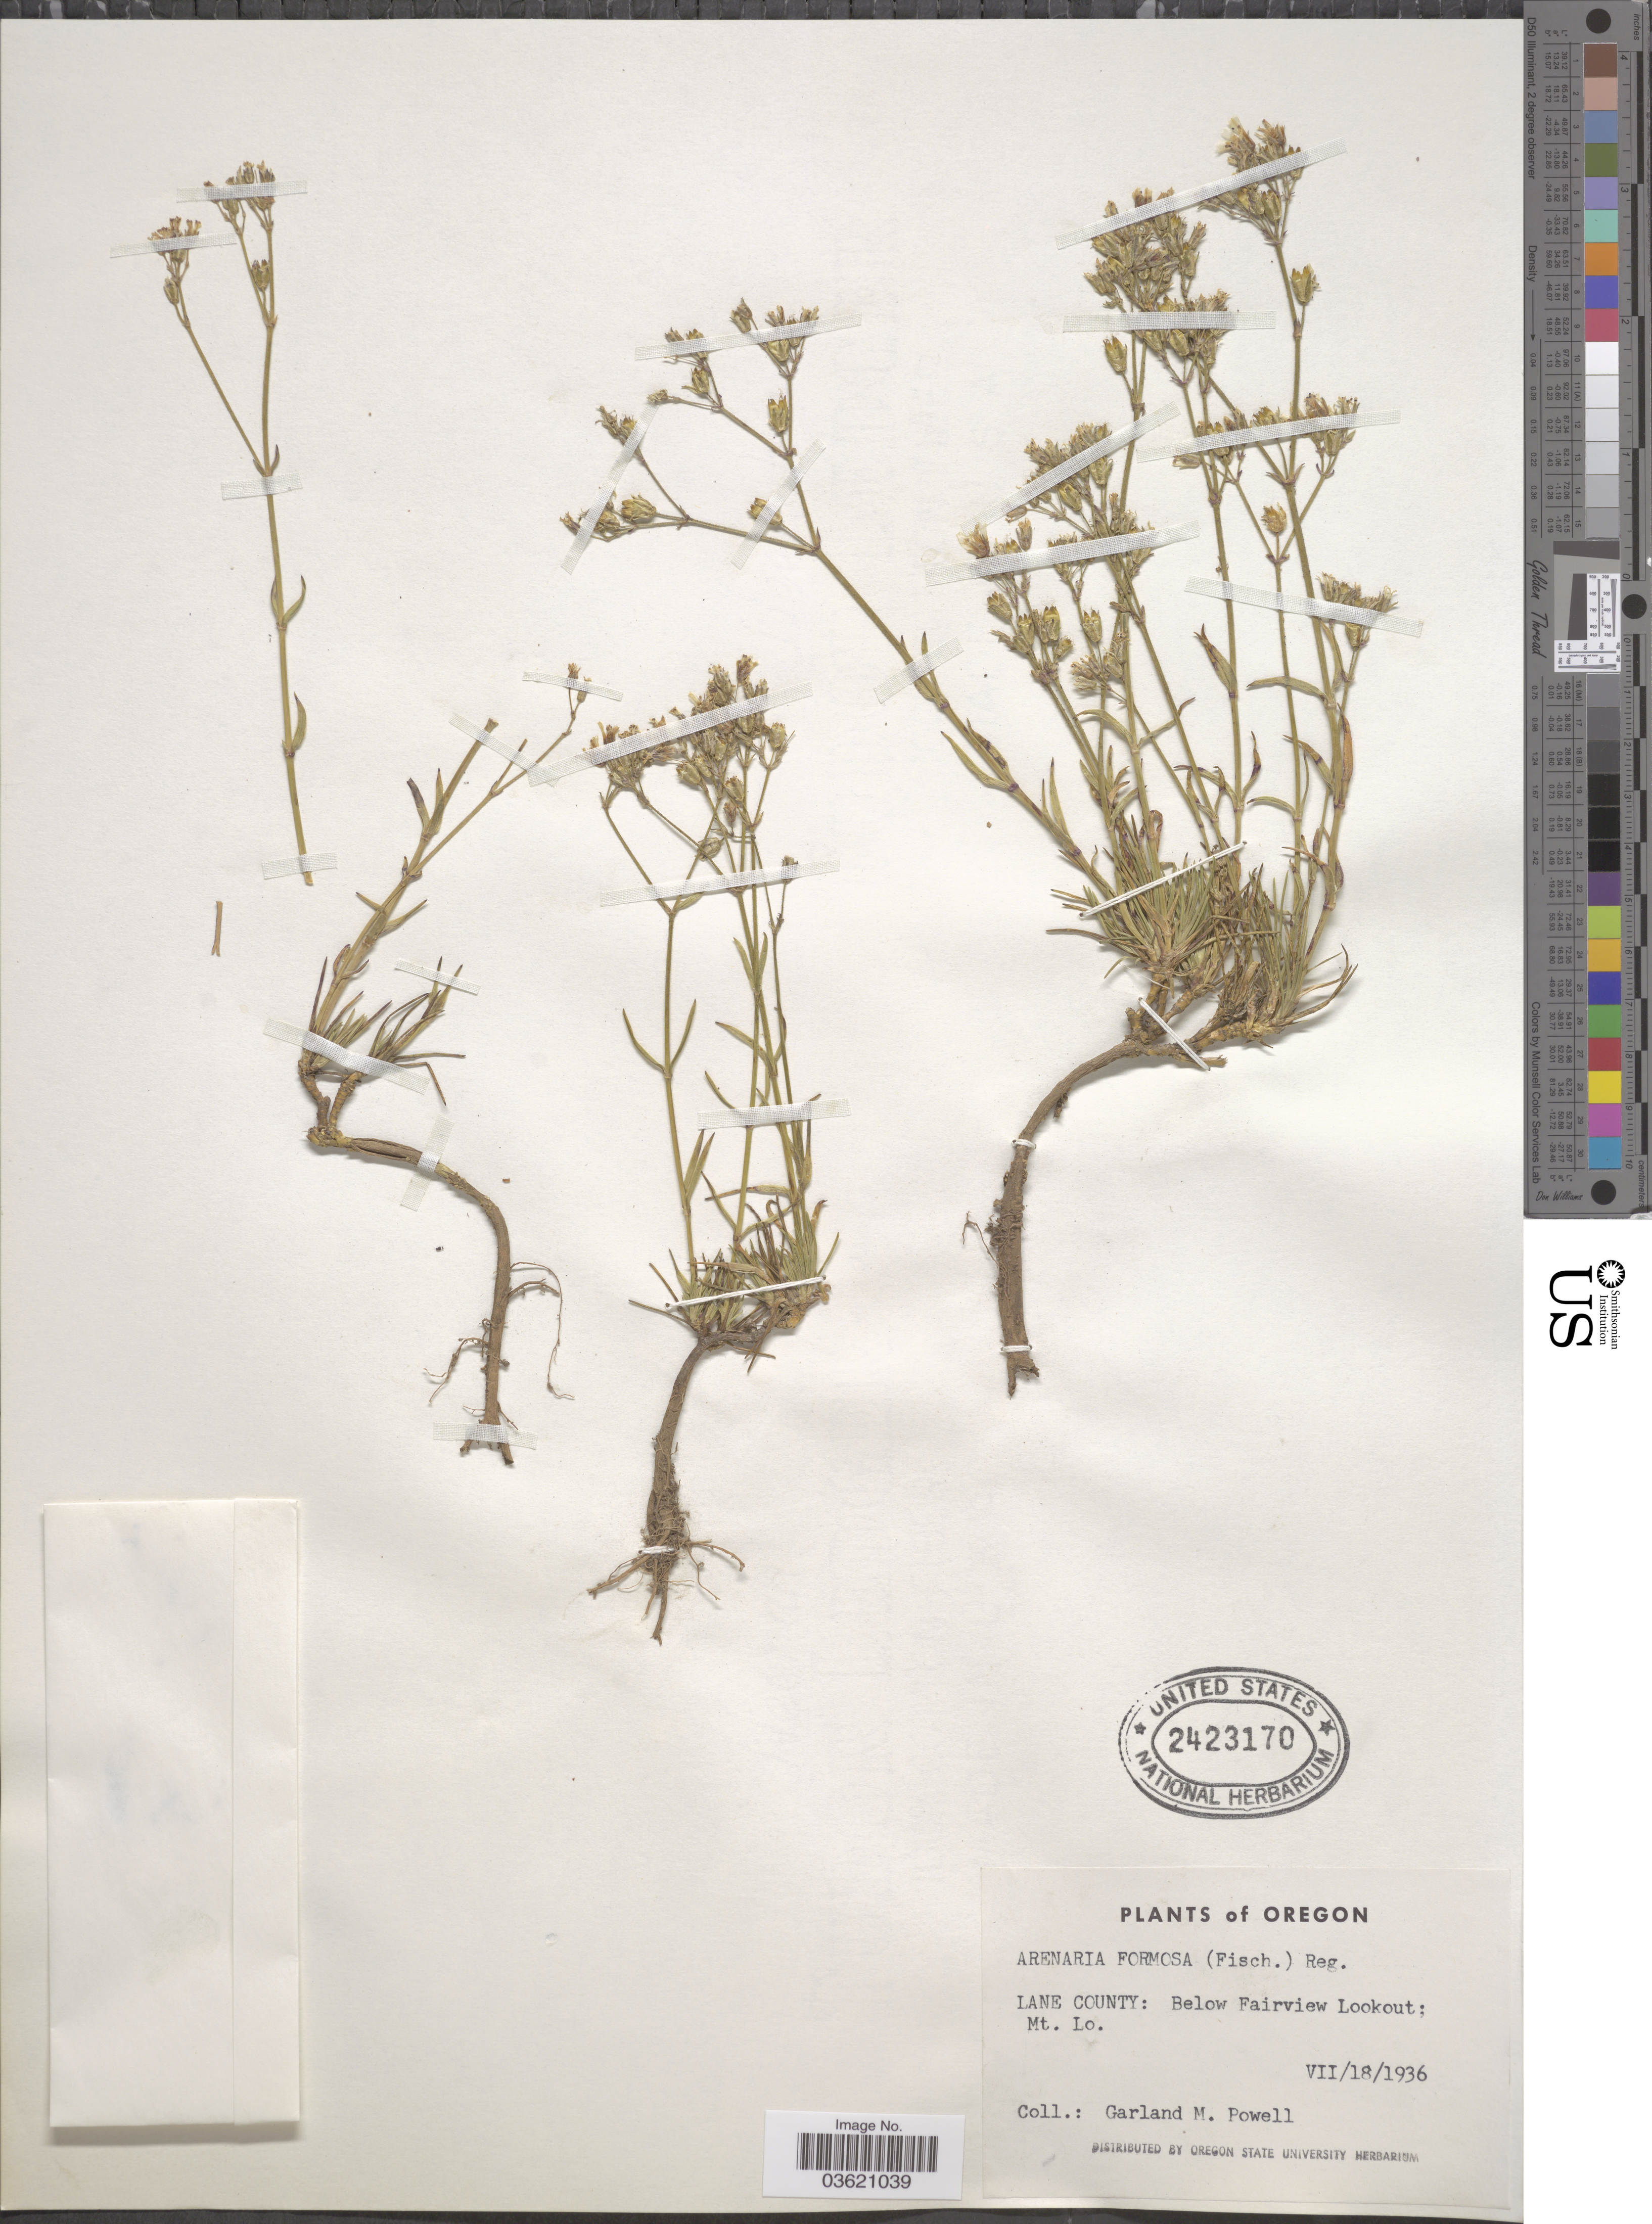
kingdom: Plantae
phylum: Tracheophyta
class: Magnoliopsida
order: Caryophyllales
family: Caryophyllaceae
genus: Eremogone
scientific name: Eremogone pumicola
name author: (Coville & Leiberg) Ikonn.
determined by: Rabeler, R. K.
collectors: G. M. Powell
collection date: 1936-07-18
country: United States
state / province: Oregon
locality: Lane County: Below Fairview Lookout; Mt. Lo.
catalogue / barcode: US 2423170